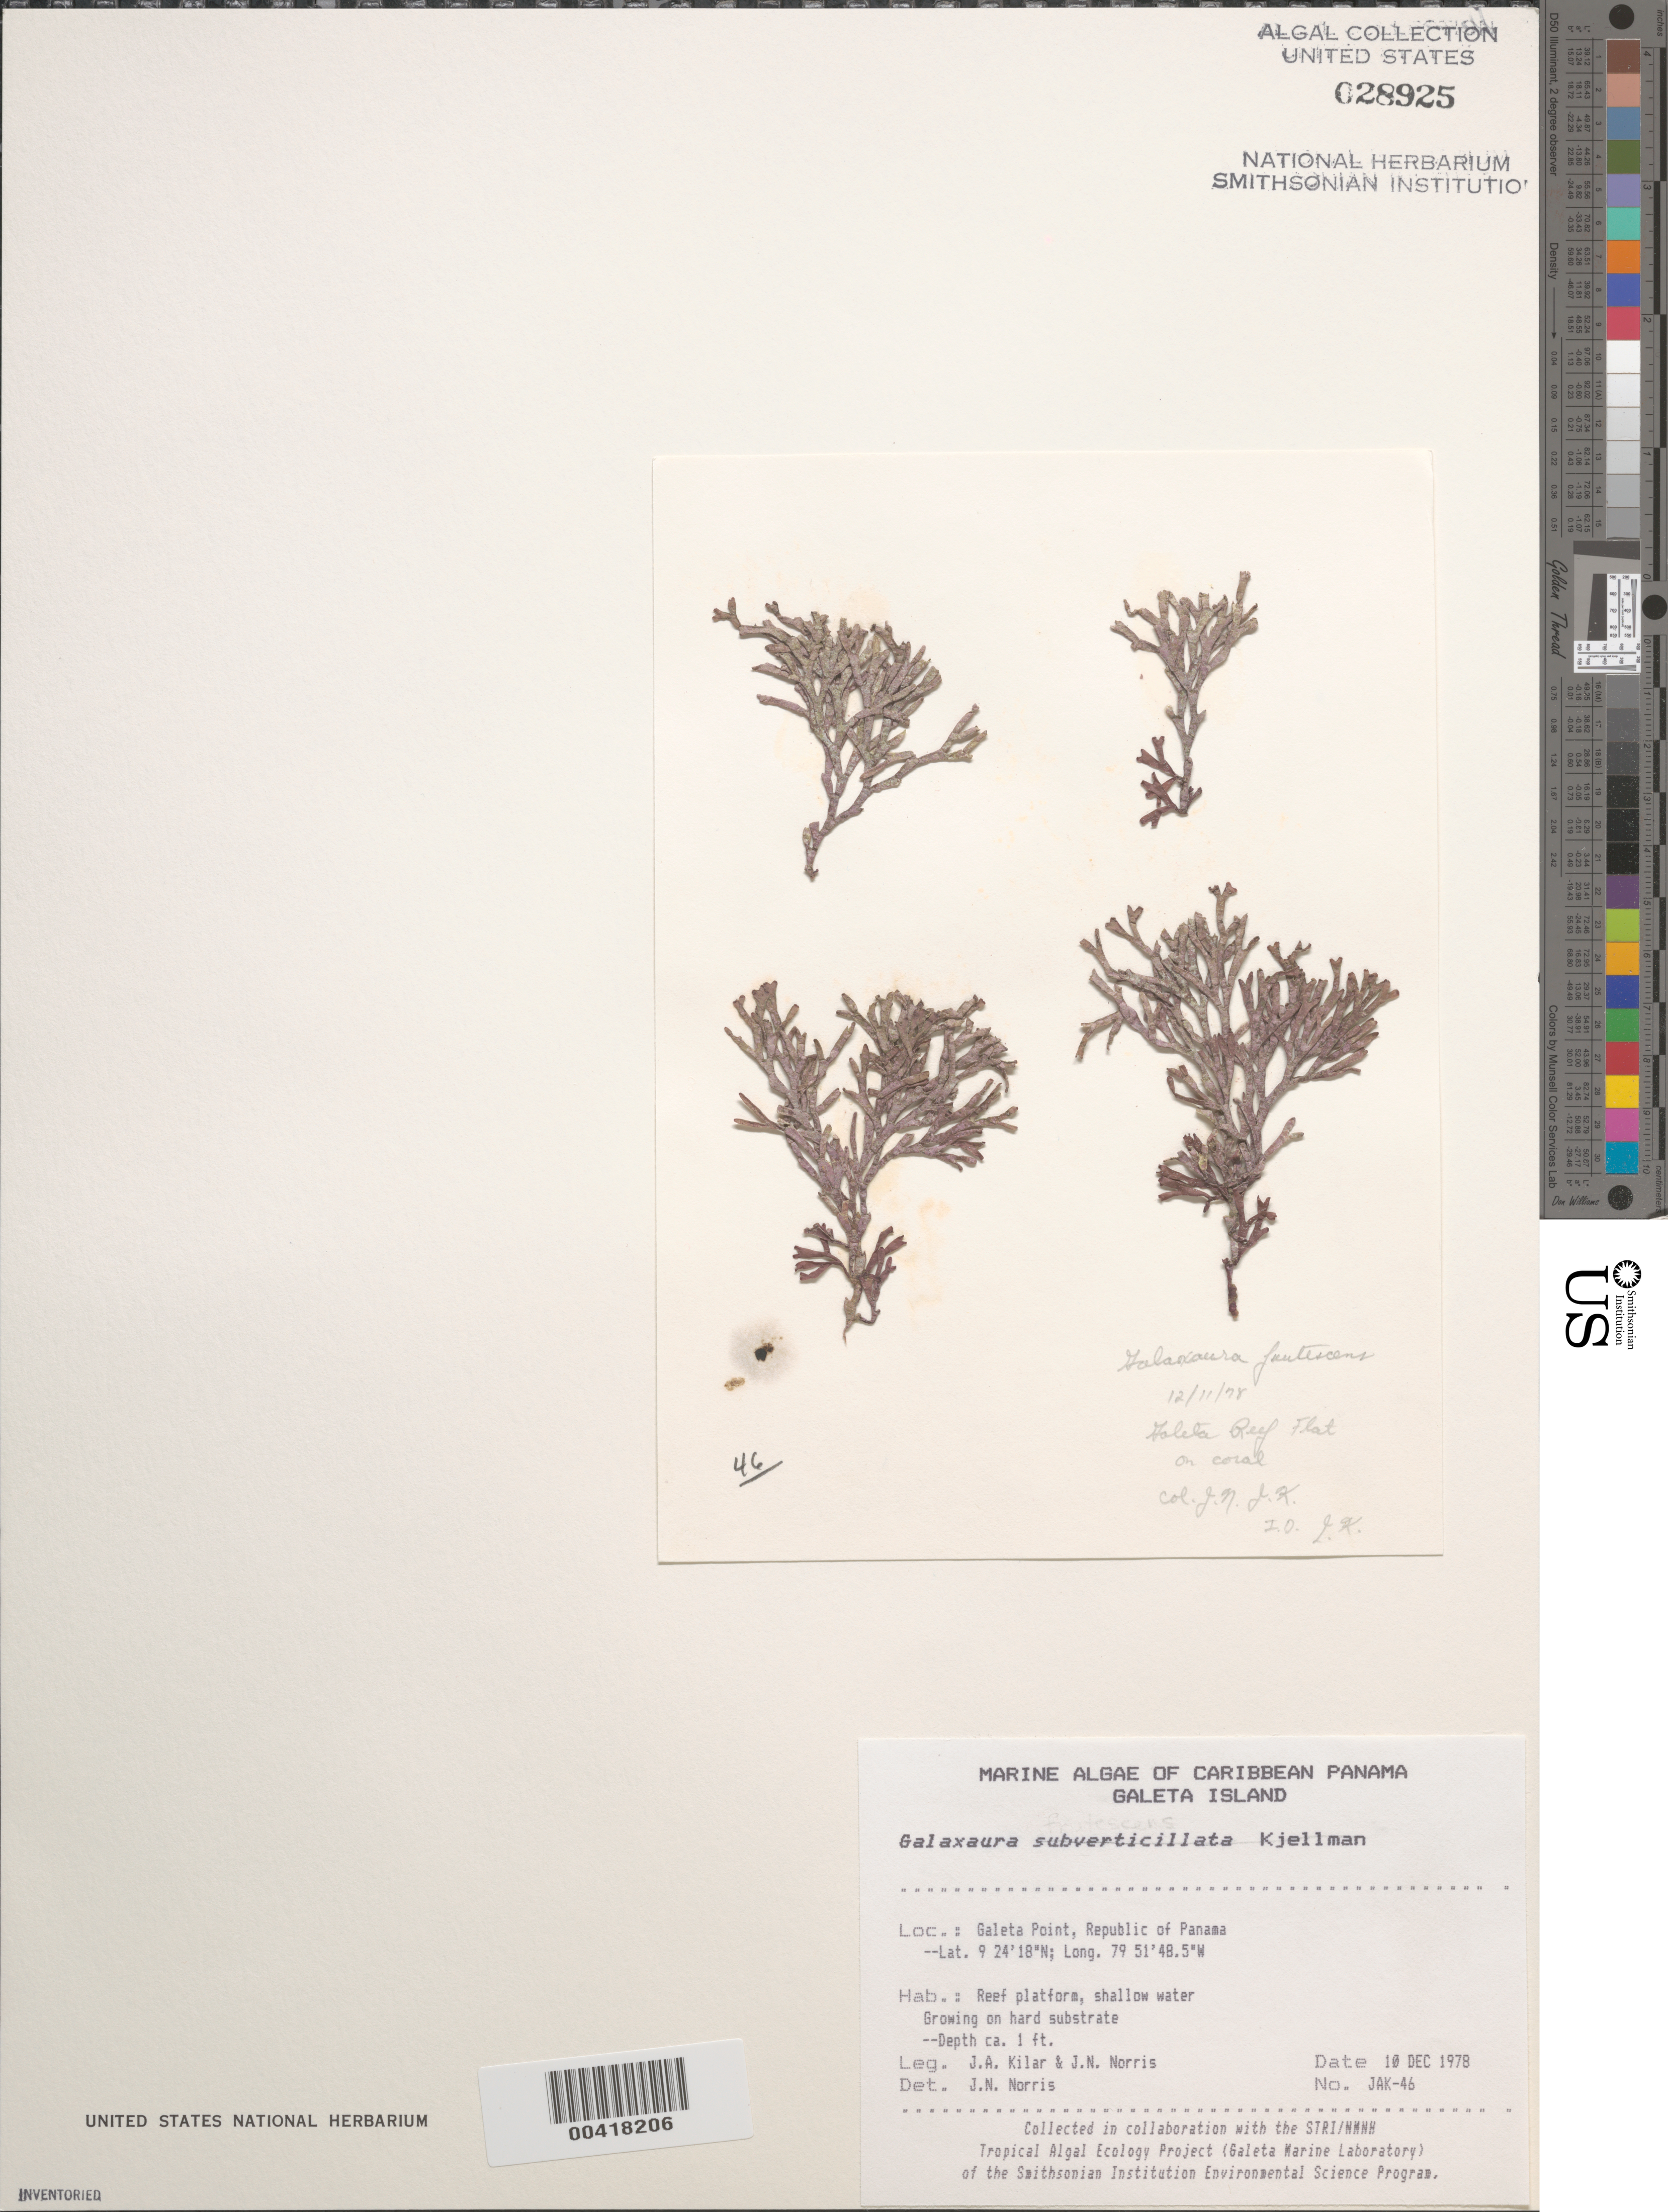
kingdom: Plantae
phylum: Rhodophyta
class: Florideophyceae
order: Nemaliales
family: Galaxauraceae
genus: Galaxaura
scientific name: Galaxaura rugosa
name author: (Ellis & Sol.) J.V.Lamouroux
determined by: Algae name updating Project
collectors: J. A. Kilar & J. N. Norris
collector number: JAK-46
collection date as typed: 10 Dec 1978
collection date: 1978-12-10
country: Panama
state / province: Colón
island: Galeta Island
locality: Galeta Point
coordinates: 9 24' 18" N, 79 51' 48.5" W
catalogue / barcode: US 28925